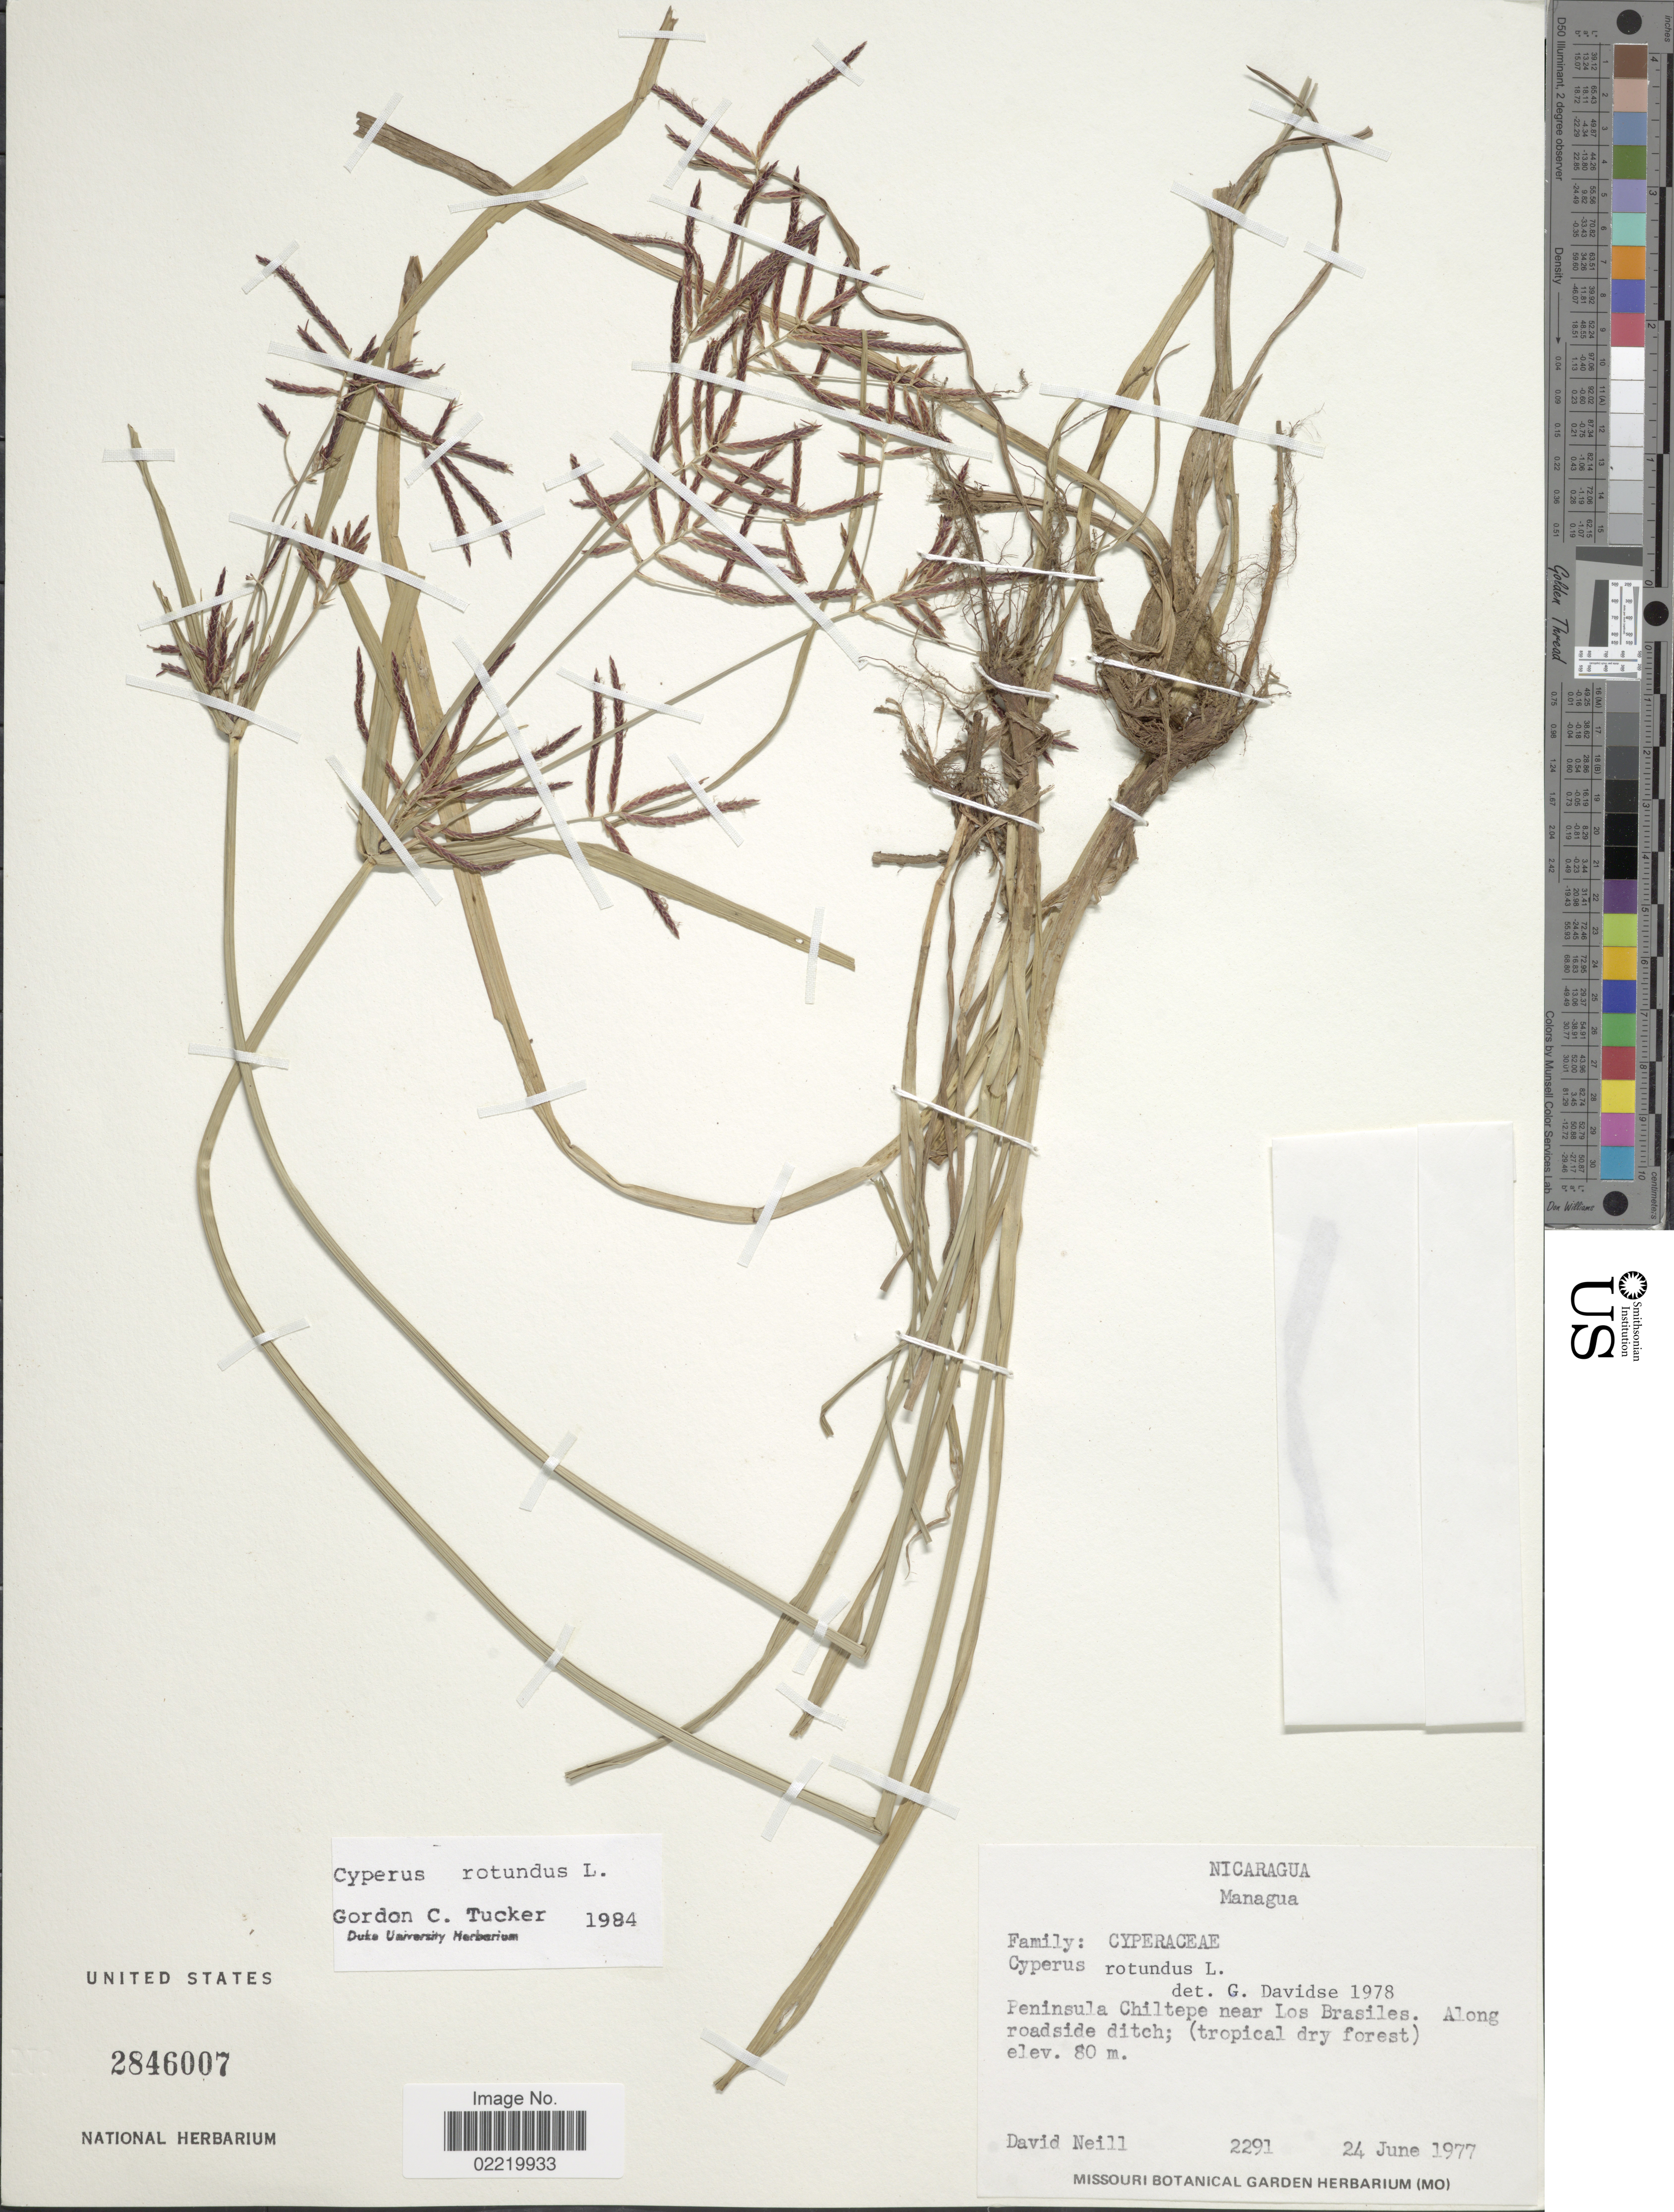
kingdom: Plantae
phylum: Tracheophyta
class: Liliopsida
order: Poales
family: Cyperaceae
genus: Cyperus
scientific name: Cyperus rotundus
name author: L.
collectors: D. Neill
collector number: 2291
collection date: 1977-06-24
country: Nicaragua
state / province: Managua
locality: Peninsula Chiltepe near Los Brasiles, along roadside ditch; (tropical dry forest)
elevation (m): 80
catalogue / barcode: US 2846007